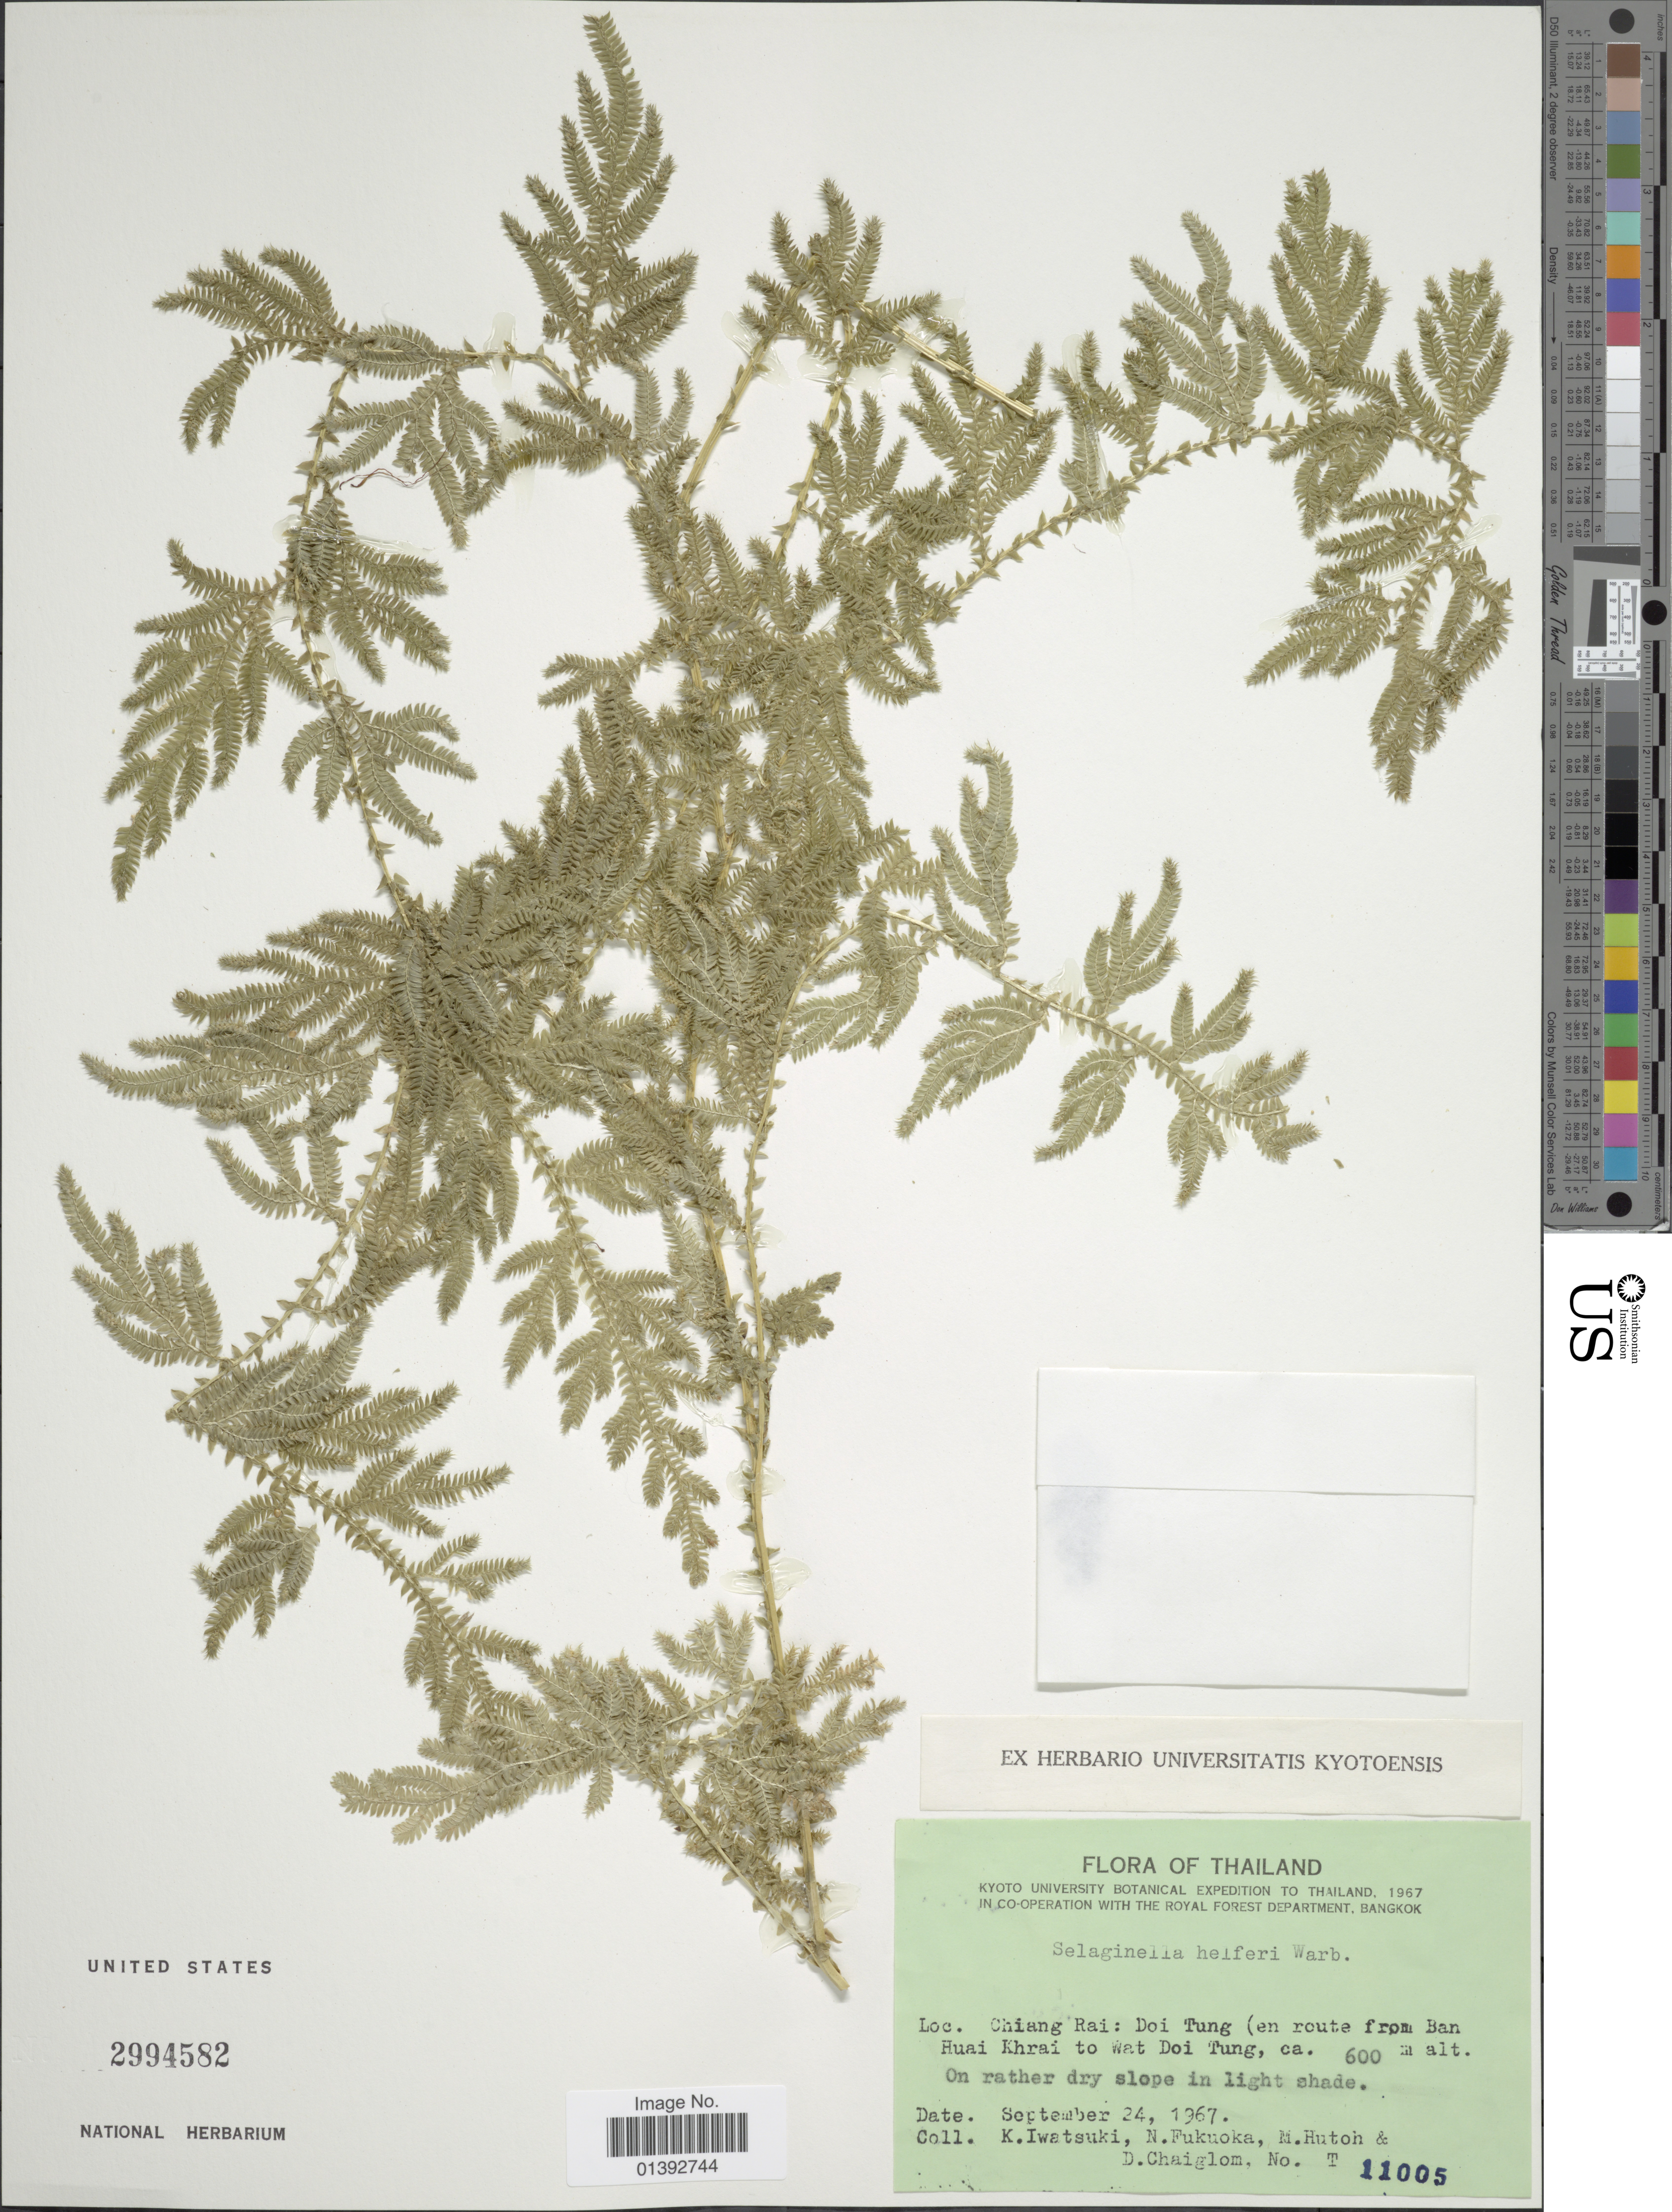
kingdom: Plantae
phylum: Tracheophyta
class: Lycopodiopsida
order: Selaginellales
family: Selaginellaceae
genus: Selaginella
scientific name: Selaginella helferi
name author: Warb.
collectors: K. Iwatsuki, N. Fukuoka, M. Hutoh & D. Chaiglom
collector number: T11005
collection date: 1967-09-24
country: Thailand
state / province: Chiang Rai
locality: Doi Tung (en route from Ban Huai Khrai to Wat Doi Tung)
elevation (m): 600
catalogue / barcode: US 2994582